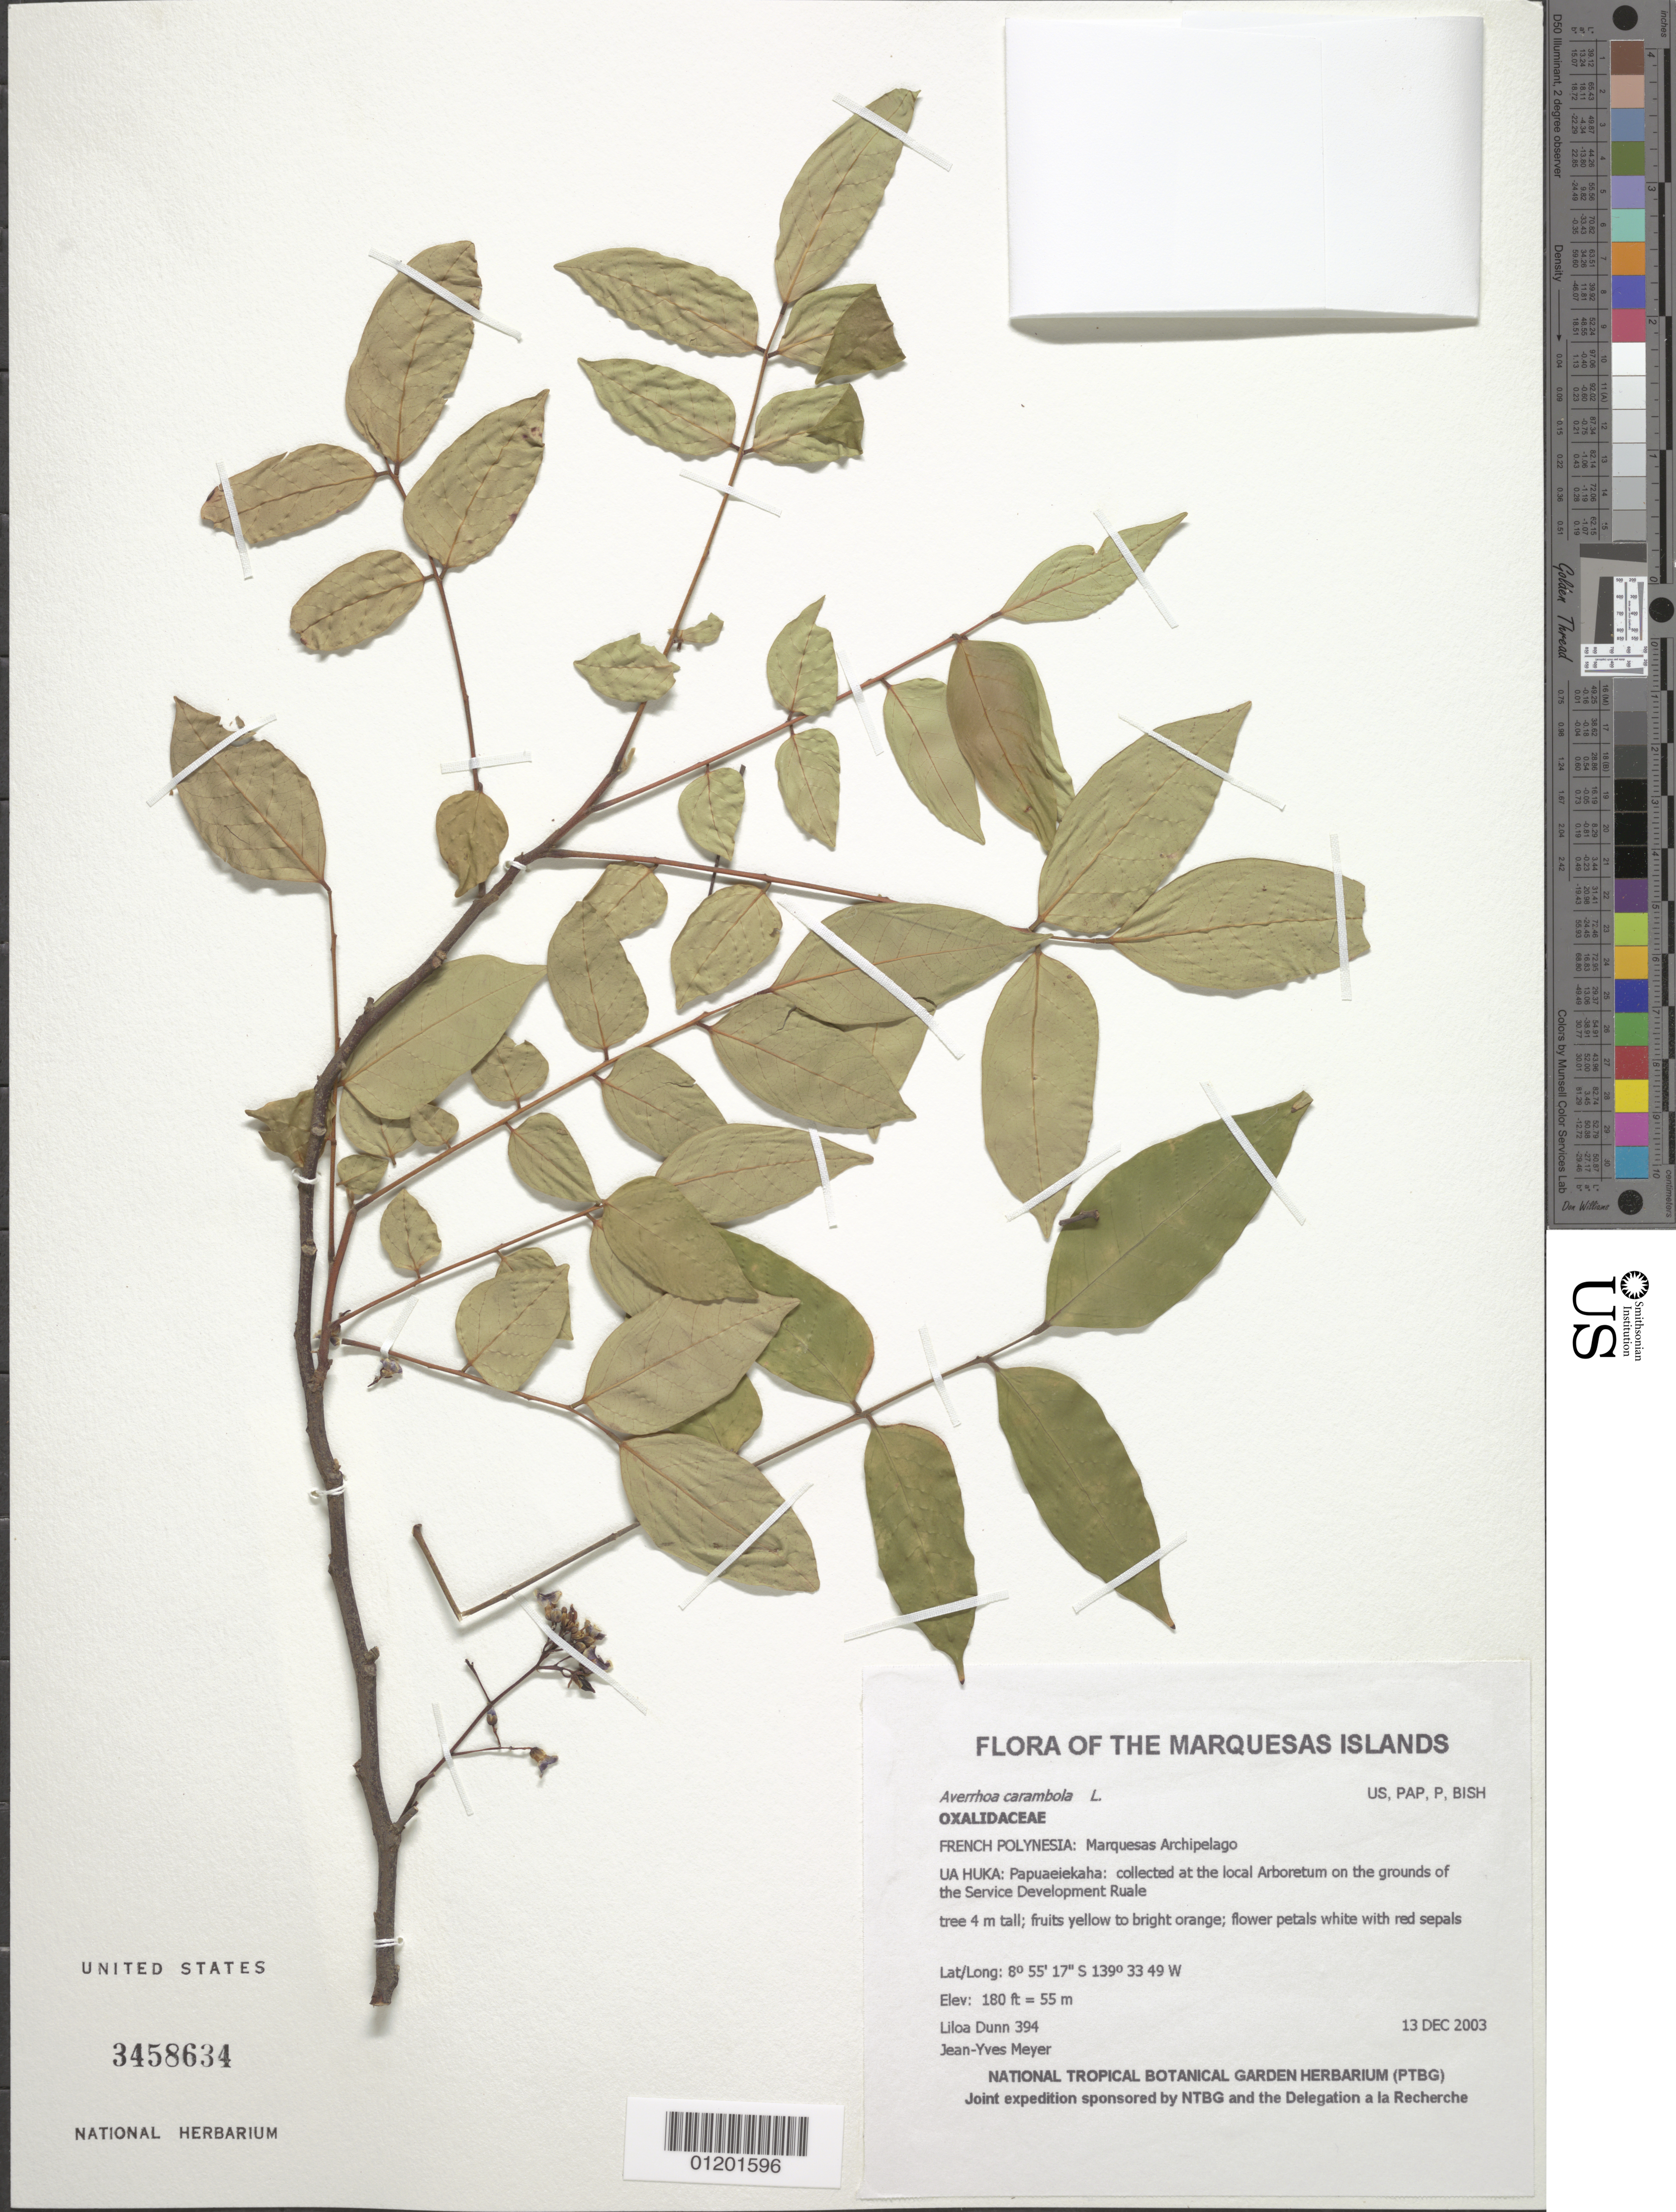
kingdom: Plantae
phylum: Tracheophyta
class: Magnoliopsida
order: Oxalidales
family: Oxalidaceae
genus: Averrhoa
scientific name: Averrhoa carambola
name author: L.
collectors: L. Dunn & J.-Y. Meyer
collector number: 394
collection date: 2003-12-13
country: French Polynesia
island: Ua Huka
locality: Papuaeiekaha: collected at the local Arboretum on the grounds of the Service Development Ruale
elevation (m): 55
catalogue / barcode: US 3458634